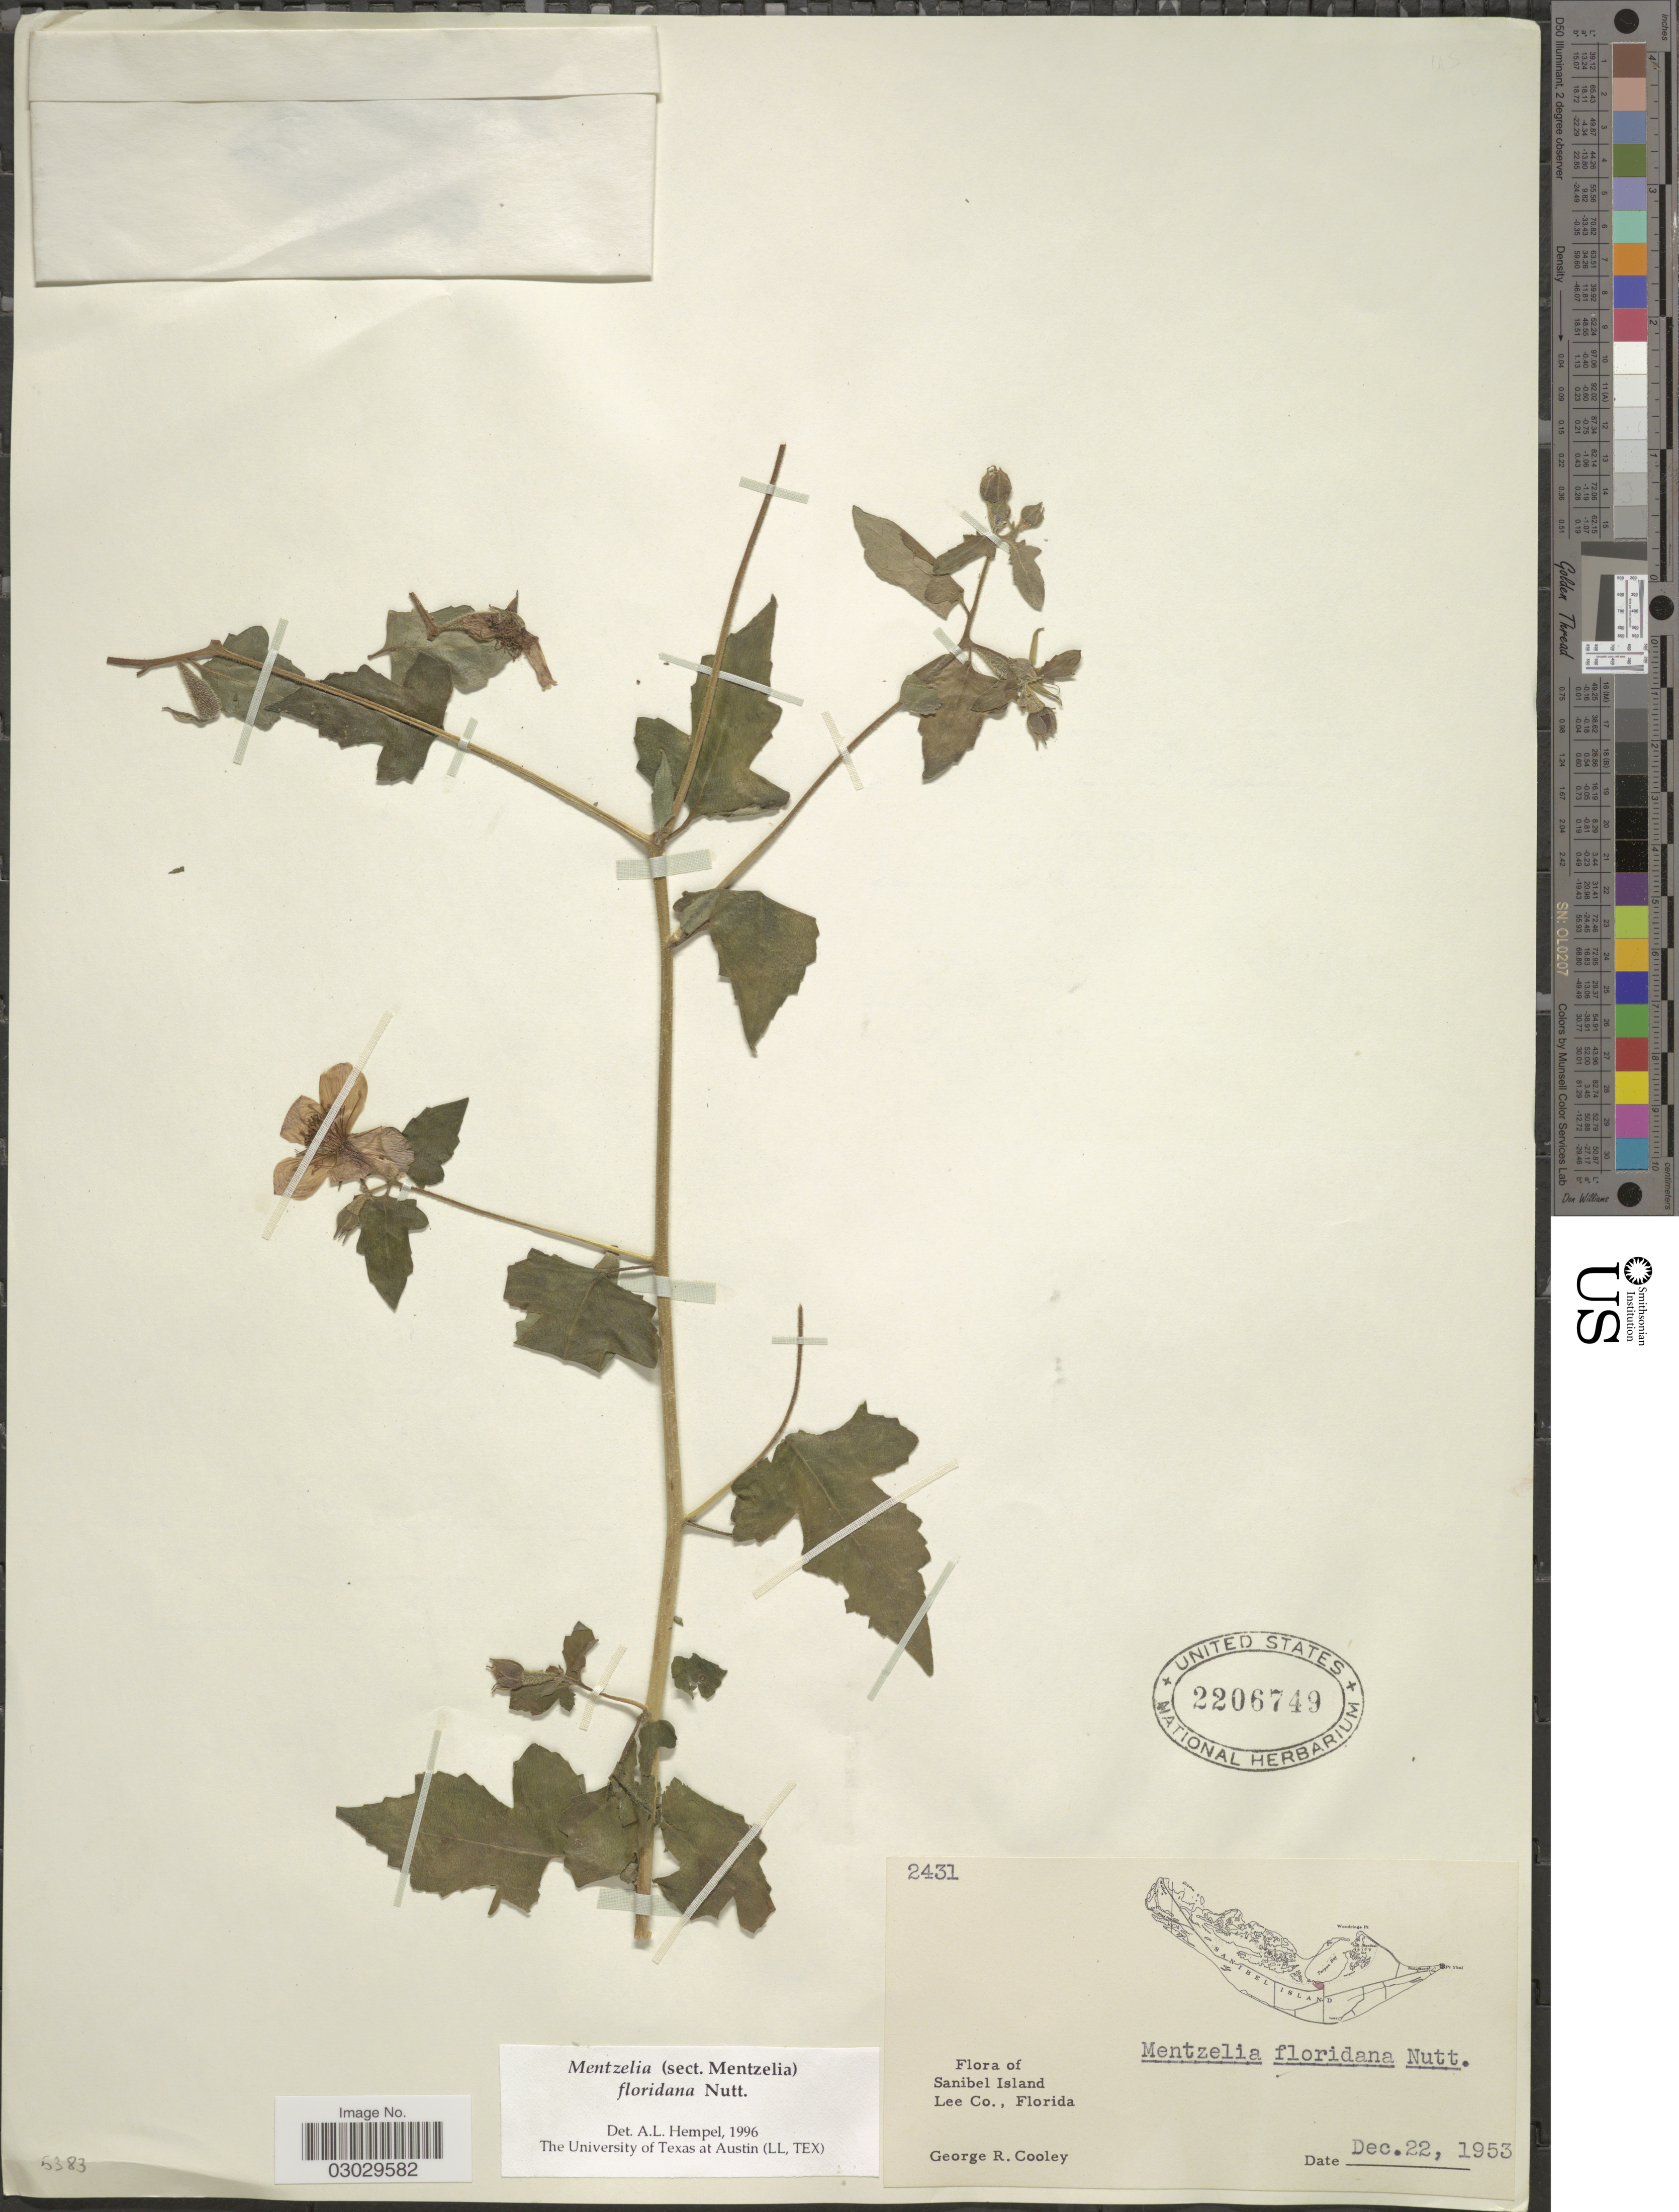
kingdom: Plantae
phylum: Tracheophyta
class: Magnoliopsida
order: Cornales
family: Loasaceae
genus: Mentzelia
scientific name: Mentzelia floridana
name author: Nutt. ex Torr. & A. Gray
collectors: G. R. Cooley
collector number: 2431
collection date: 1953-12-22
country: United States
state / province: Florida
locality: Sanibel Island, Lee Co.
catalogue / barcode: US 2206749